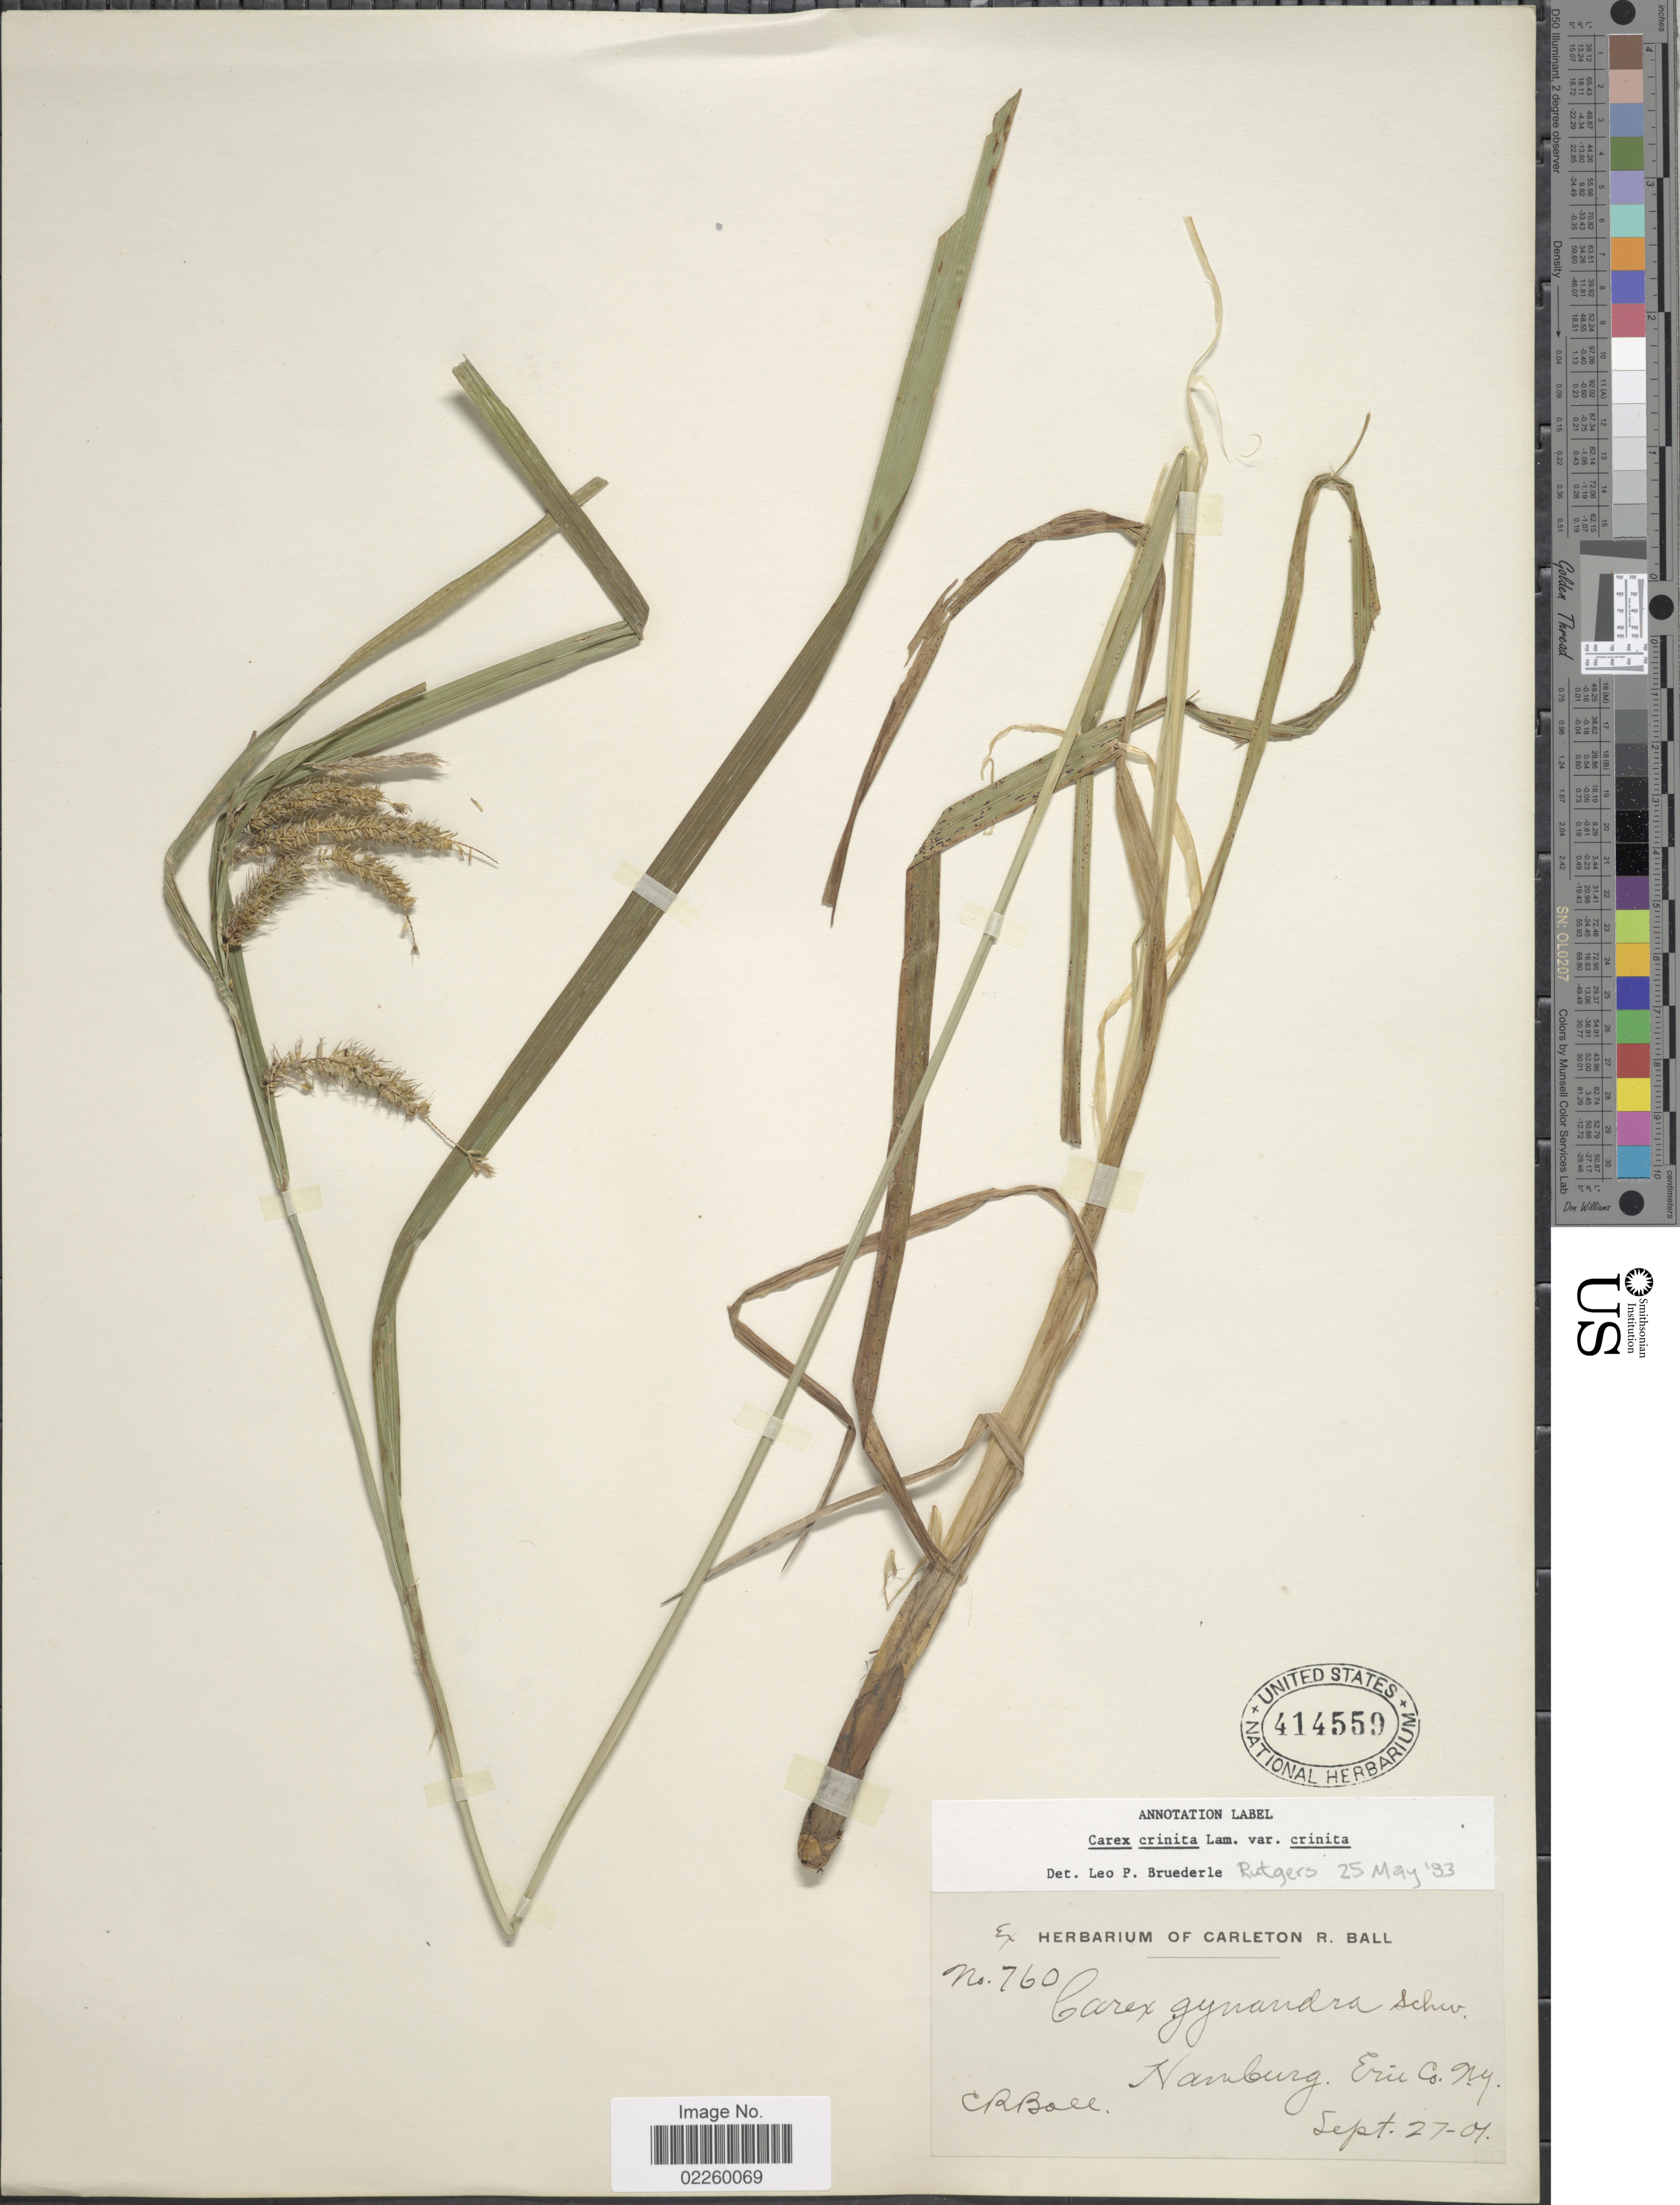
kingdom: Plantae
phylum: Tracheophyta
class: Liliopsida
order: Poales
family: Cyperaceae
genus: Carex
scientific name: Carex crinita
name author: Lam.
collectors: C. R. Ball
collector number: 760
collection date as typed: Transcribed d/m/y: 27/9/1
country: United States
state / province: New York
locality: Hamburg, Erie Co.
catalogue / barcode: US 414559